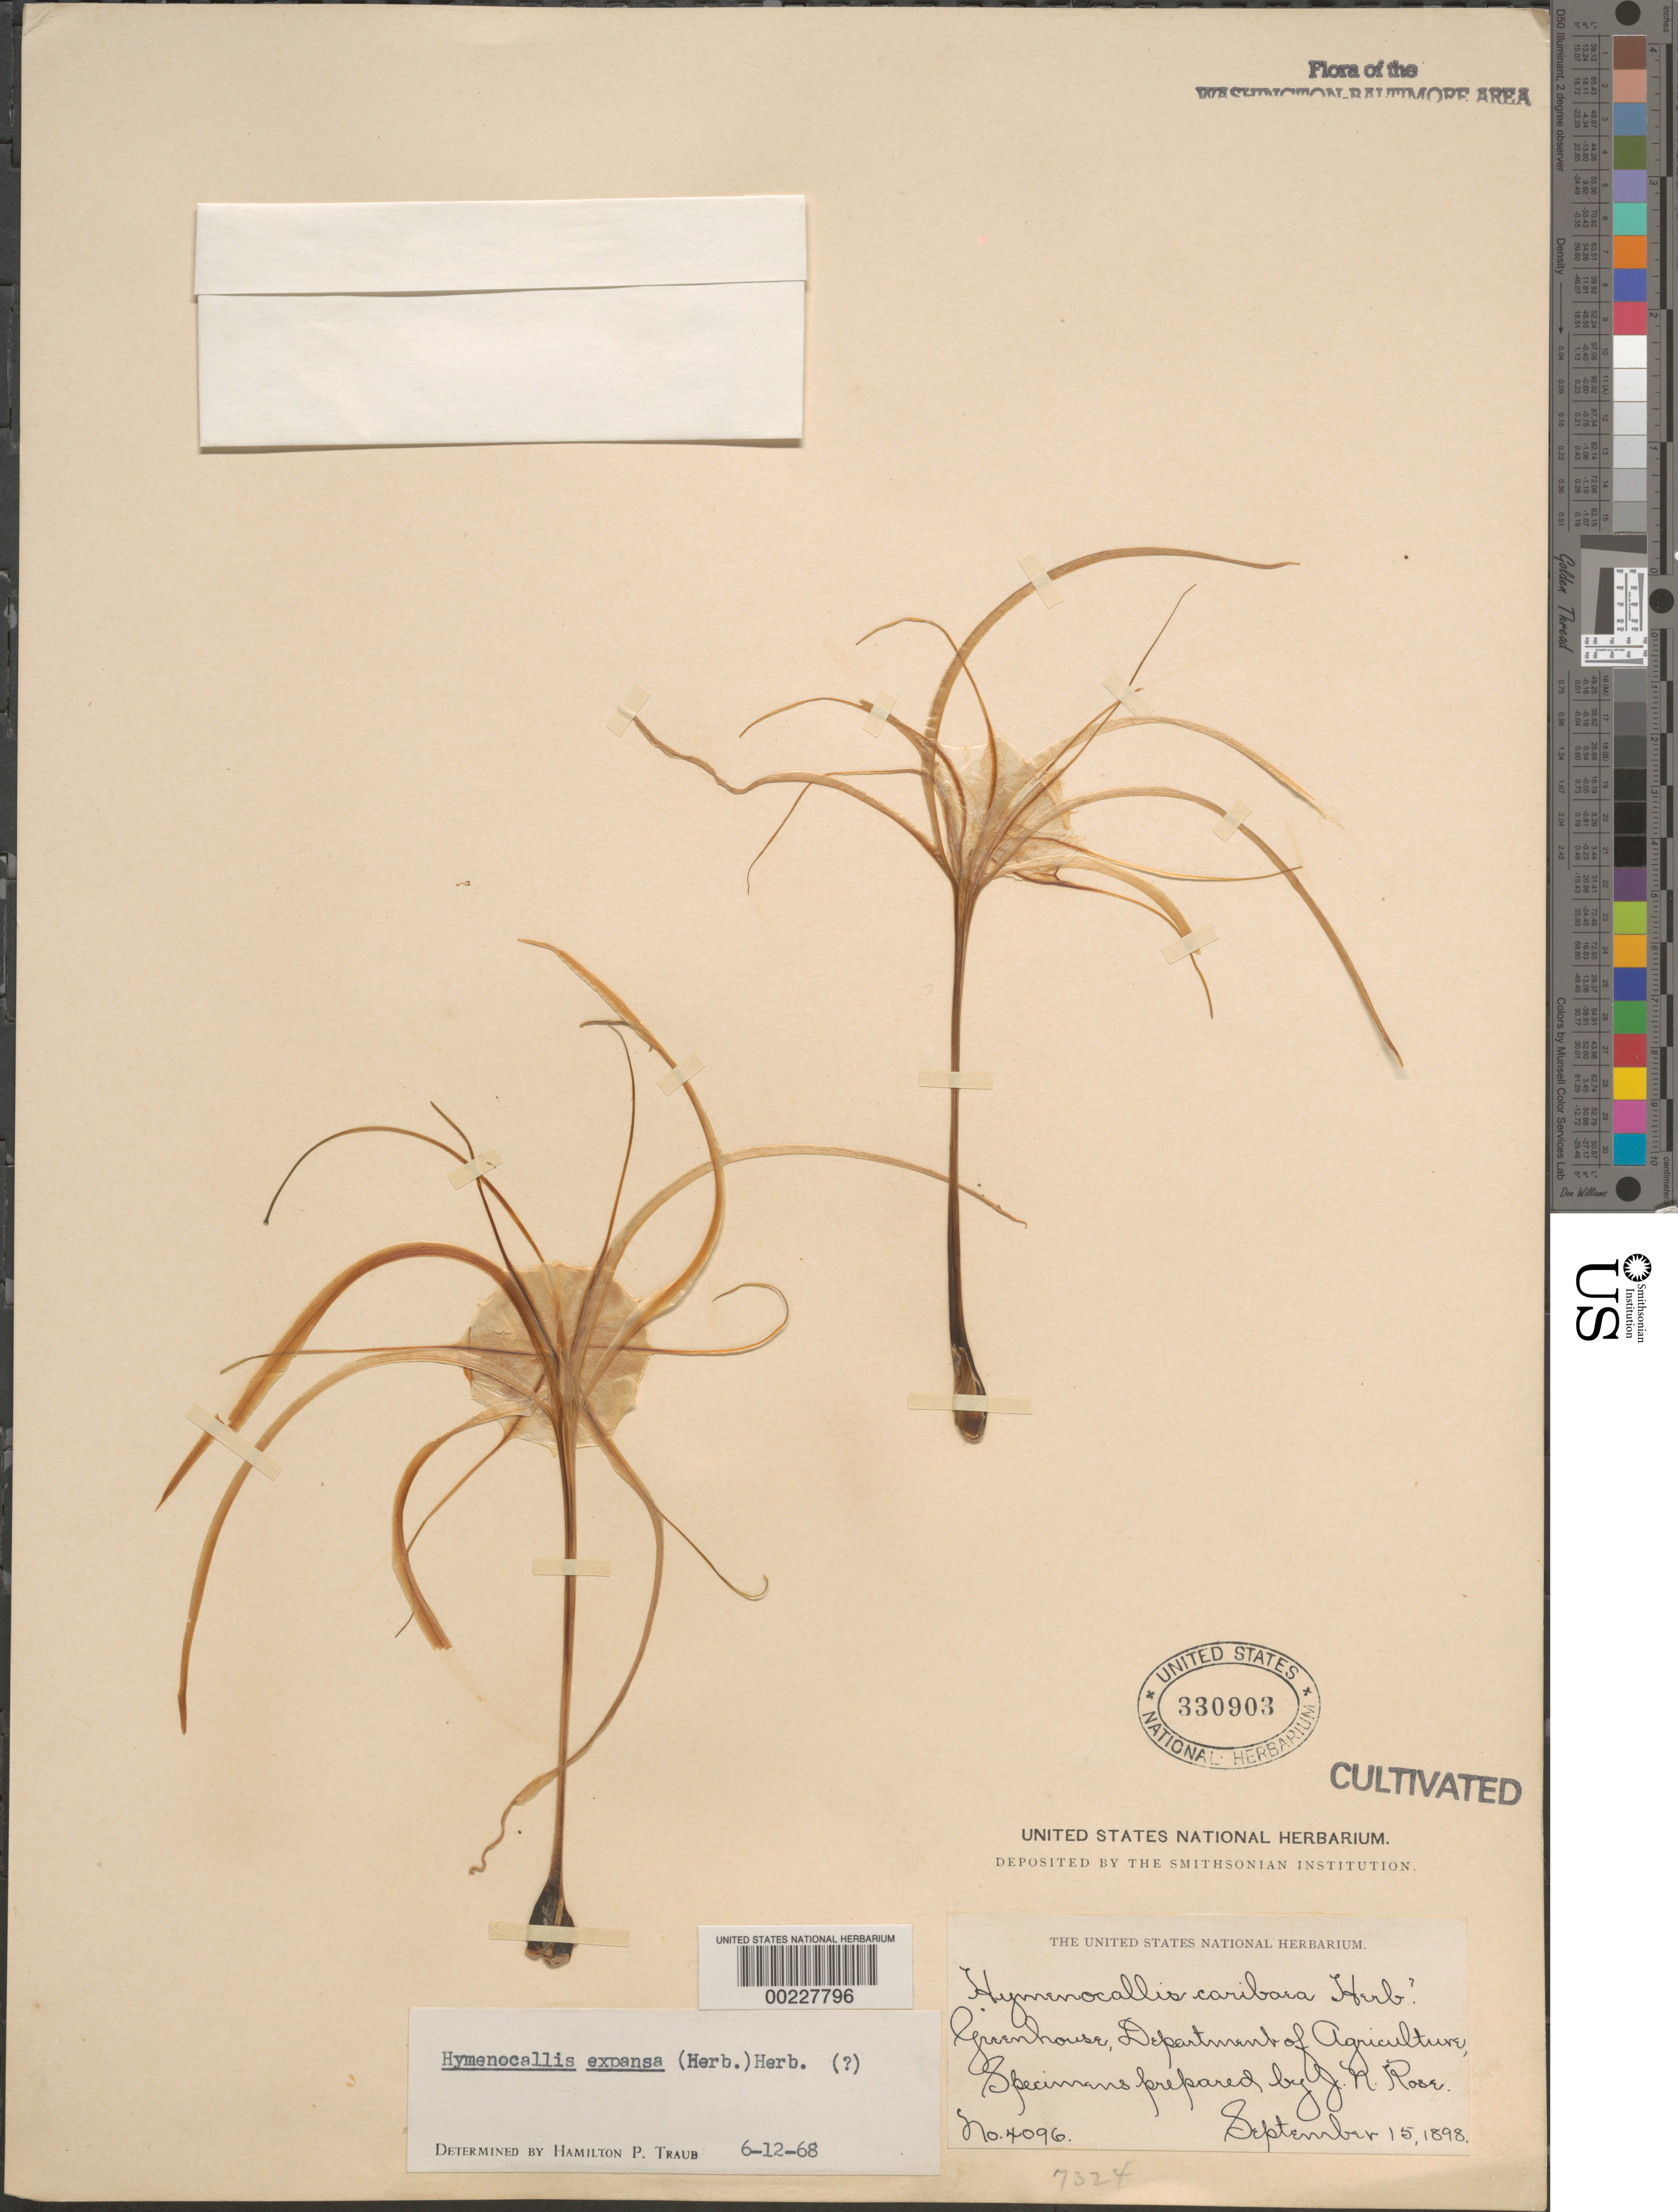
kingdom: Plantae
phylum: Tracheophyta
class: Liliopsida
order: Asparagales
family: Amaryllidaceae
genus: Hymenocallis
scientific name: Hymenocallis expansa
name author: (Sims) Herb.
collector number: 4096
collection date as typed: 15 Sep 1898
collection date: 1898-09-15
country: United States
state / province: District of Columbia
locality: Greenhouse, Dept. of Agriculture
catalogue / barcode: US 330903